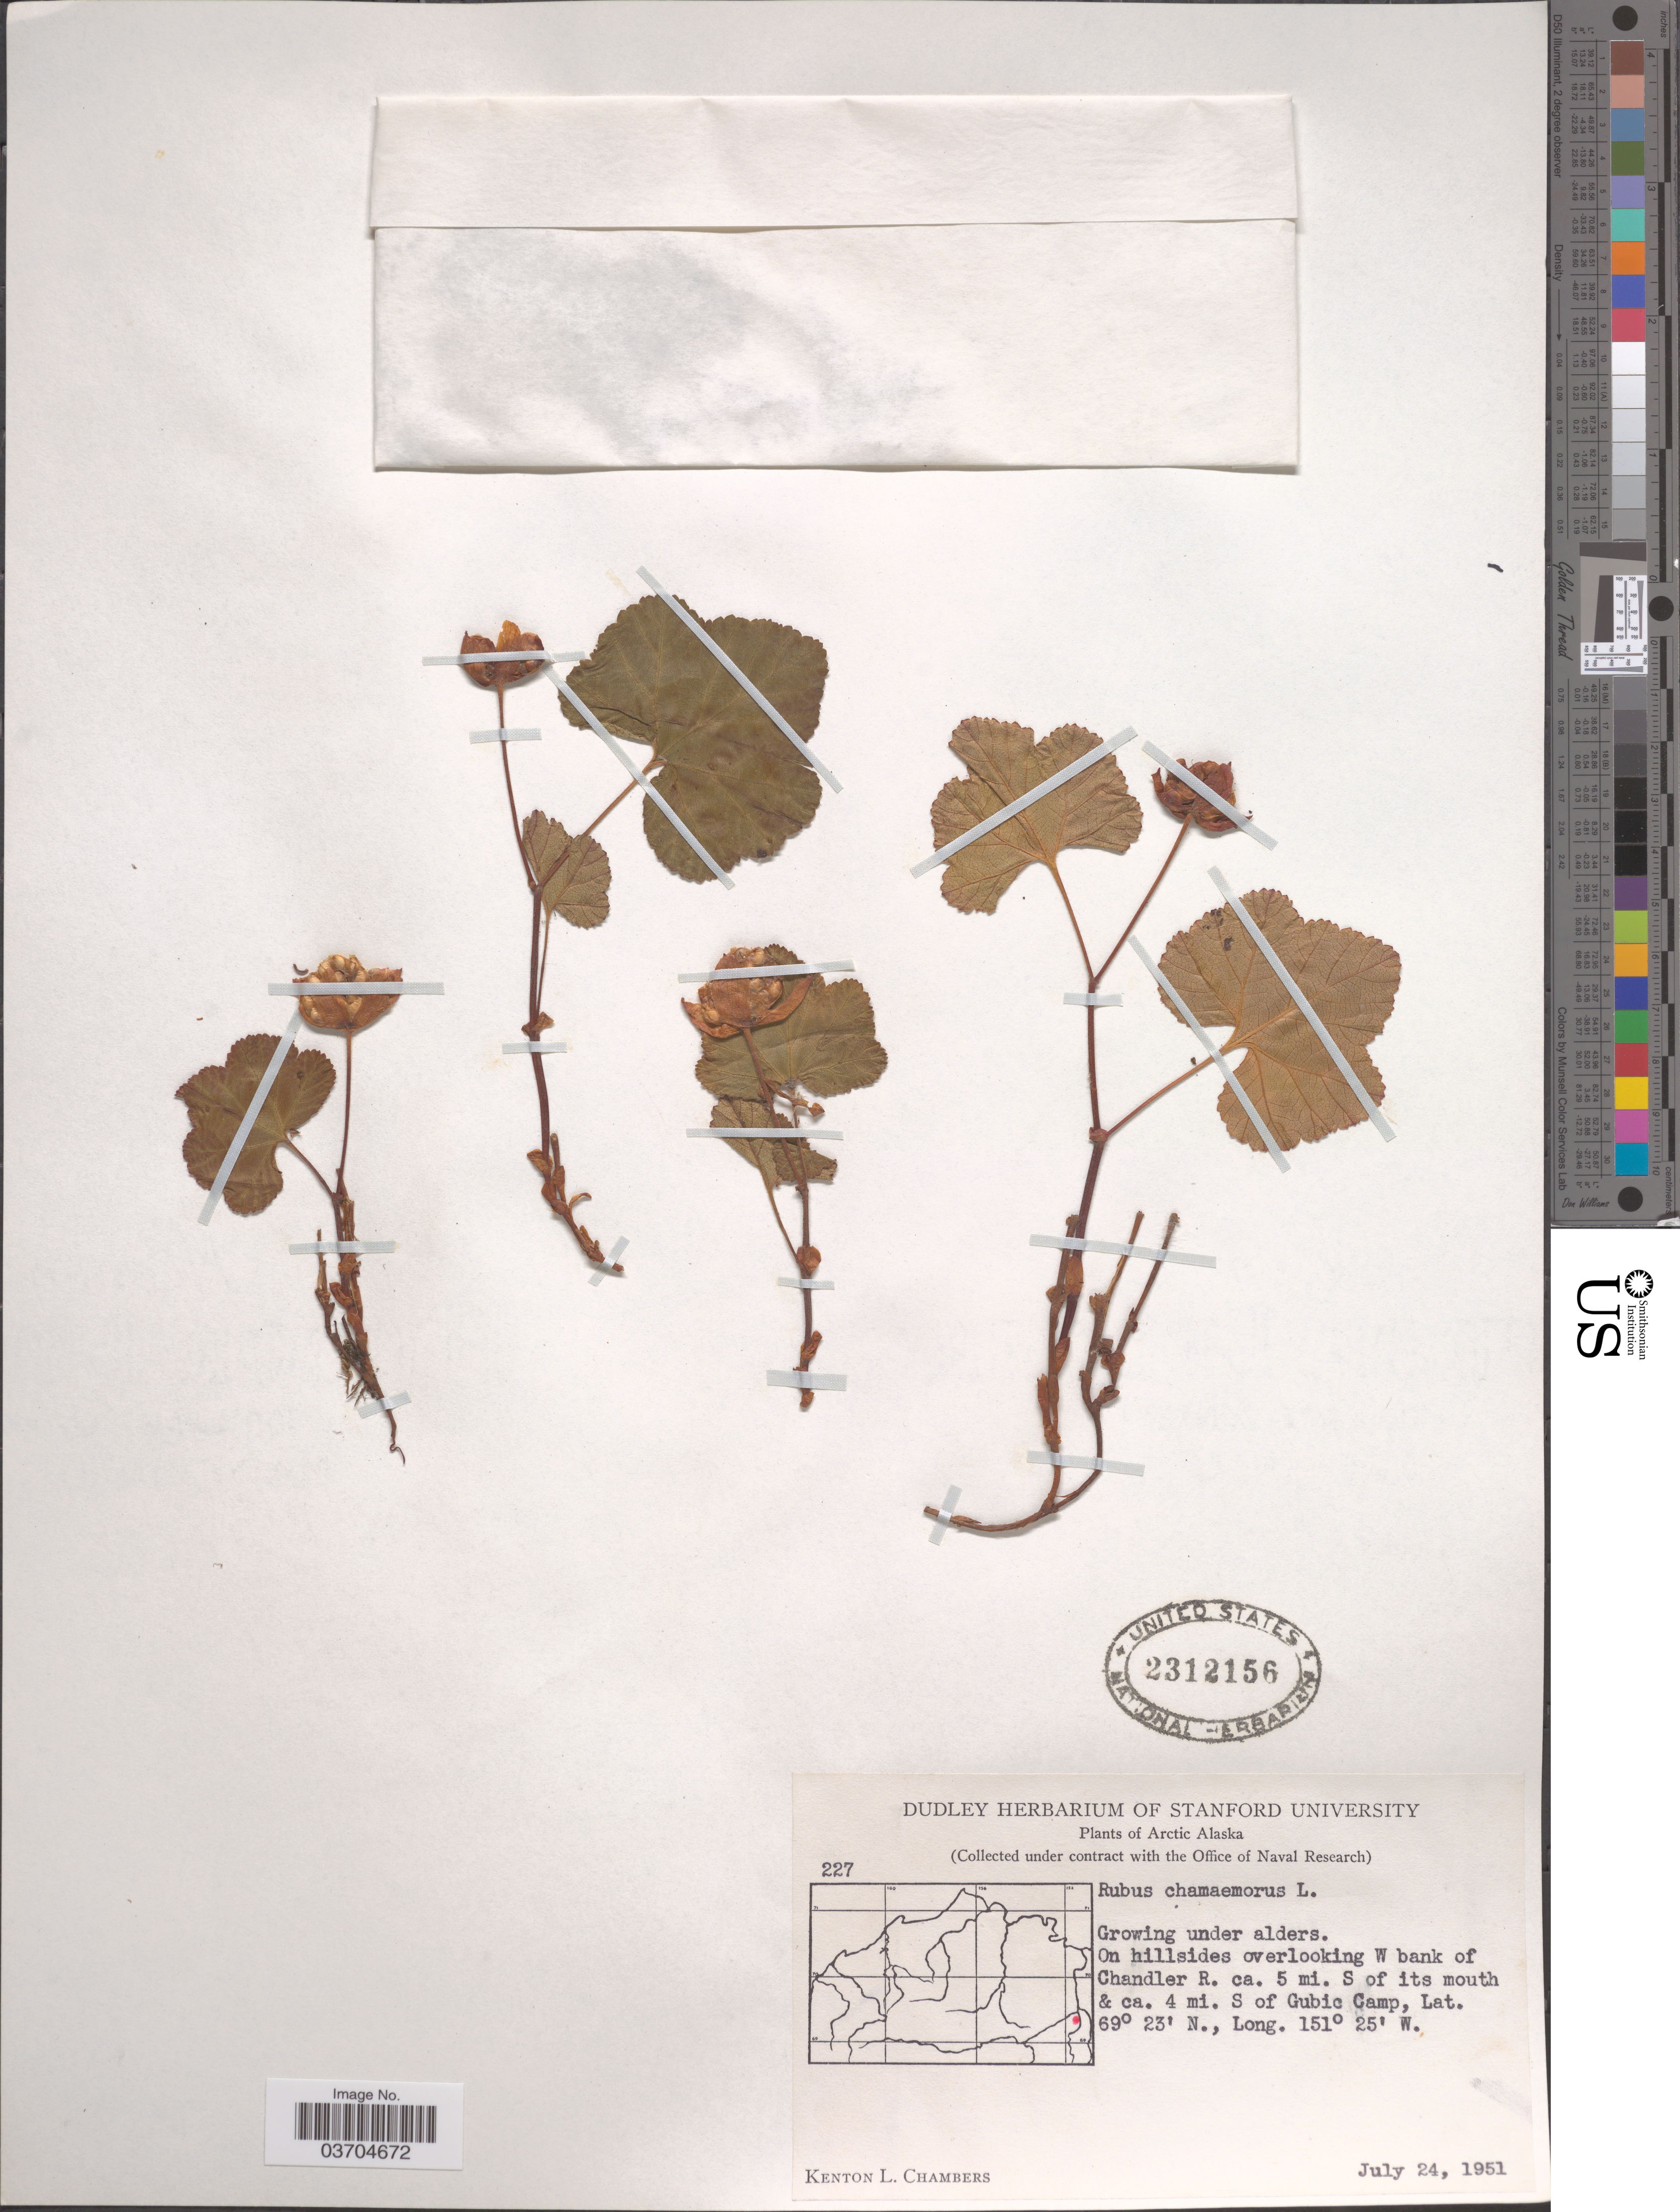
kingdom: Plantae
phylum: Tracheophyta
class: Magnoliopsida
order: Rosales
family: Rosaceae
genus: Rubus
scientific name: Rubus chamaemorus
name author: L.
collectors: K. L. Chambers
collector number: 227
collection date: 1951-07-24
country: United States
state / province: Alaska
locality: Arctic Alaska. On hillsides overlooking W bank of Chandler R. ca. 5 mi. S of its mouth & ca. 4 mi. S of Gubic Camp.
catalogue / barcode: US 2312156